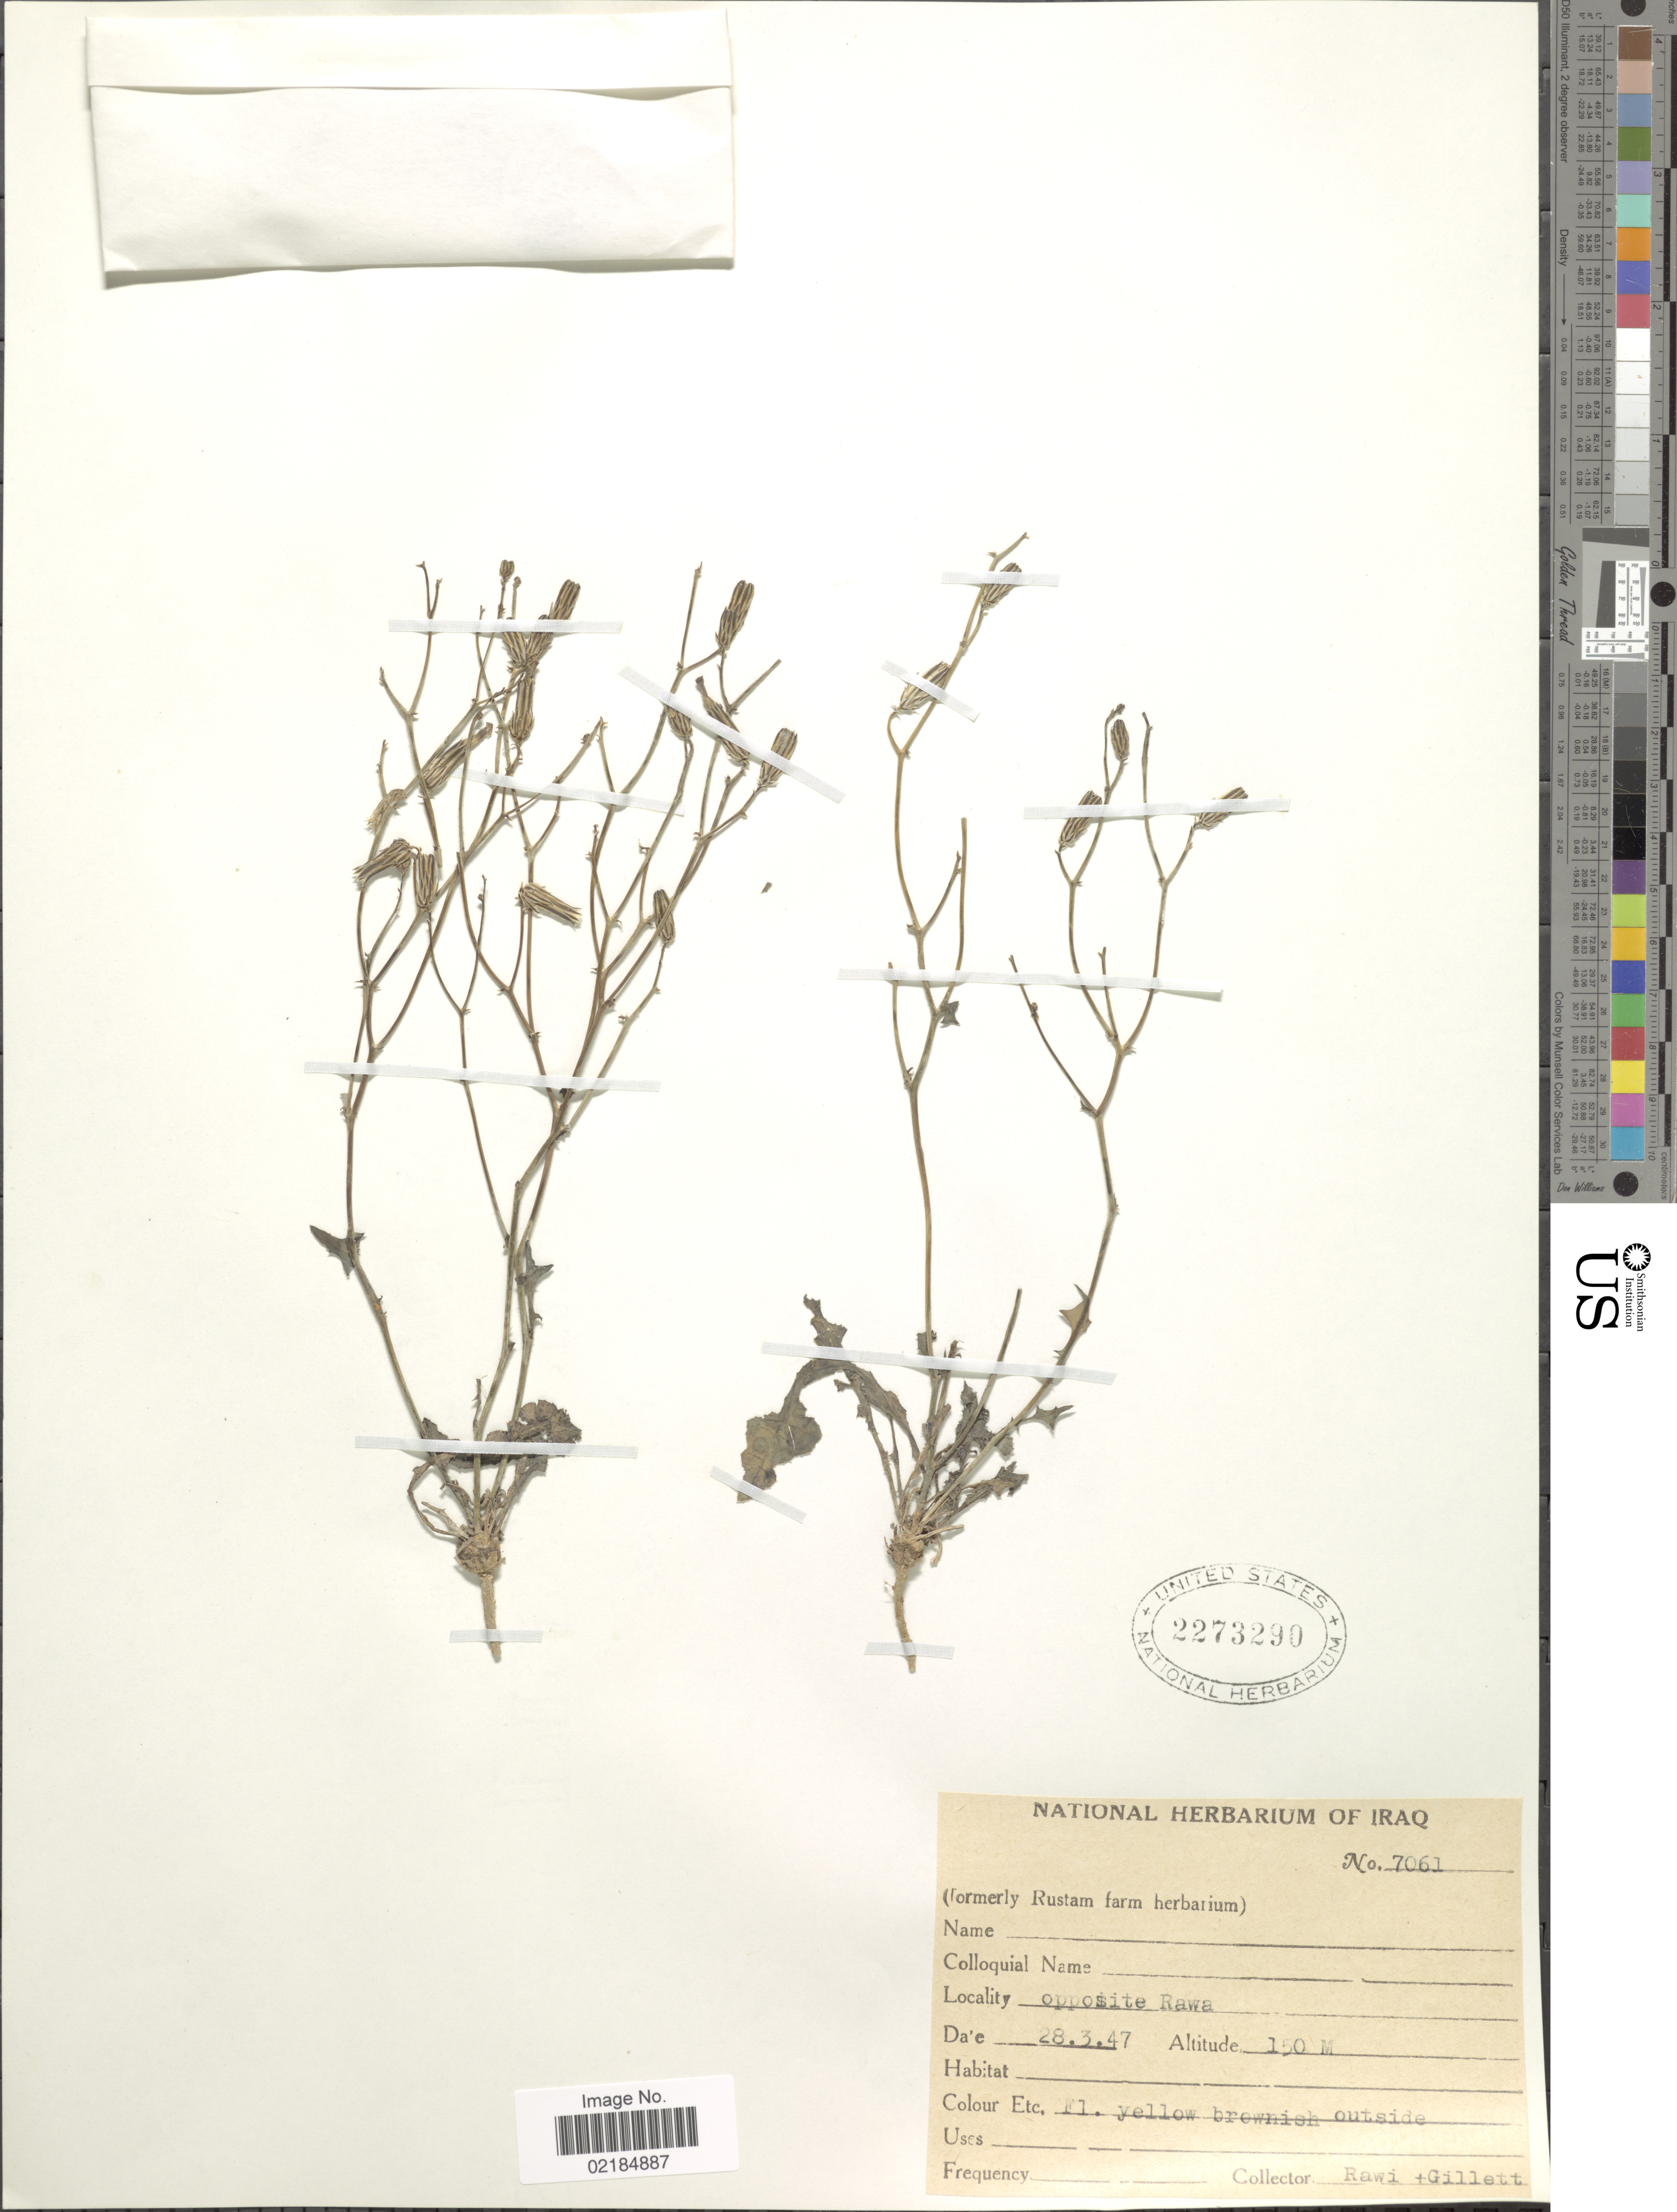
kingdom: Plantae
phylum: Tracheophyta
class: Magnoliopsida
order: Asterales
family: Asteraceae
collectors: -. Rawi & Gillett, --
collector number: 7061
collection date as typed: Transcribed d/m/y: 28/3/47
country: Iraq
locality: Opposite Rawa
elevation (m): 150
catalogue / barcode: US 2273290